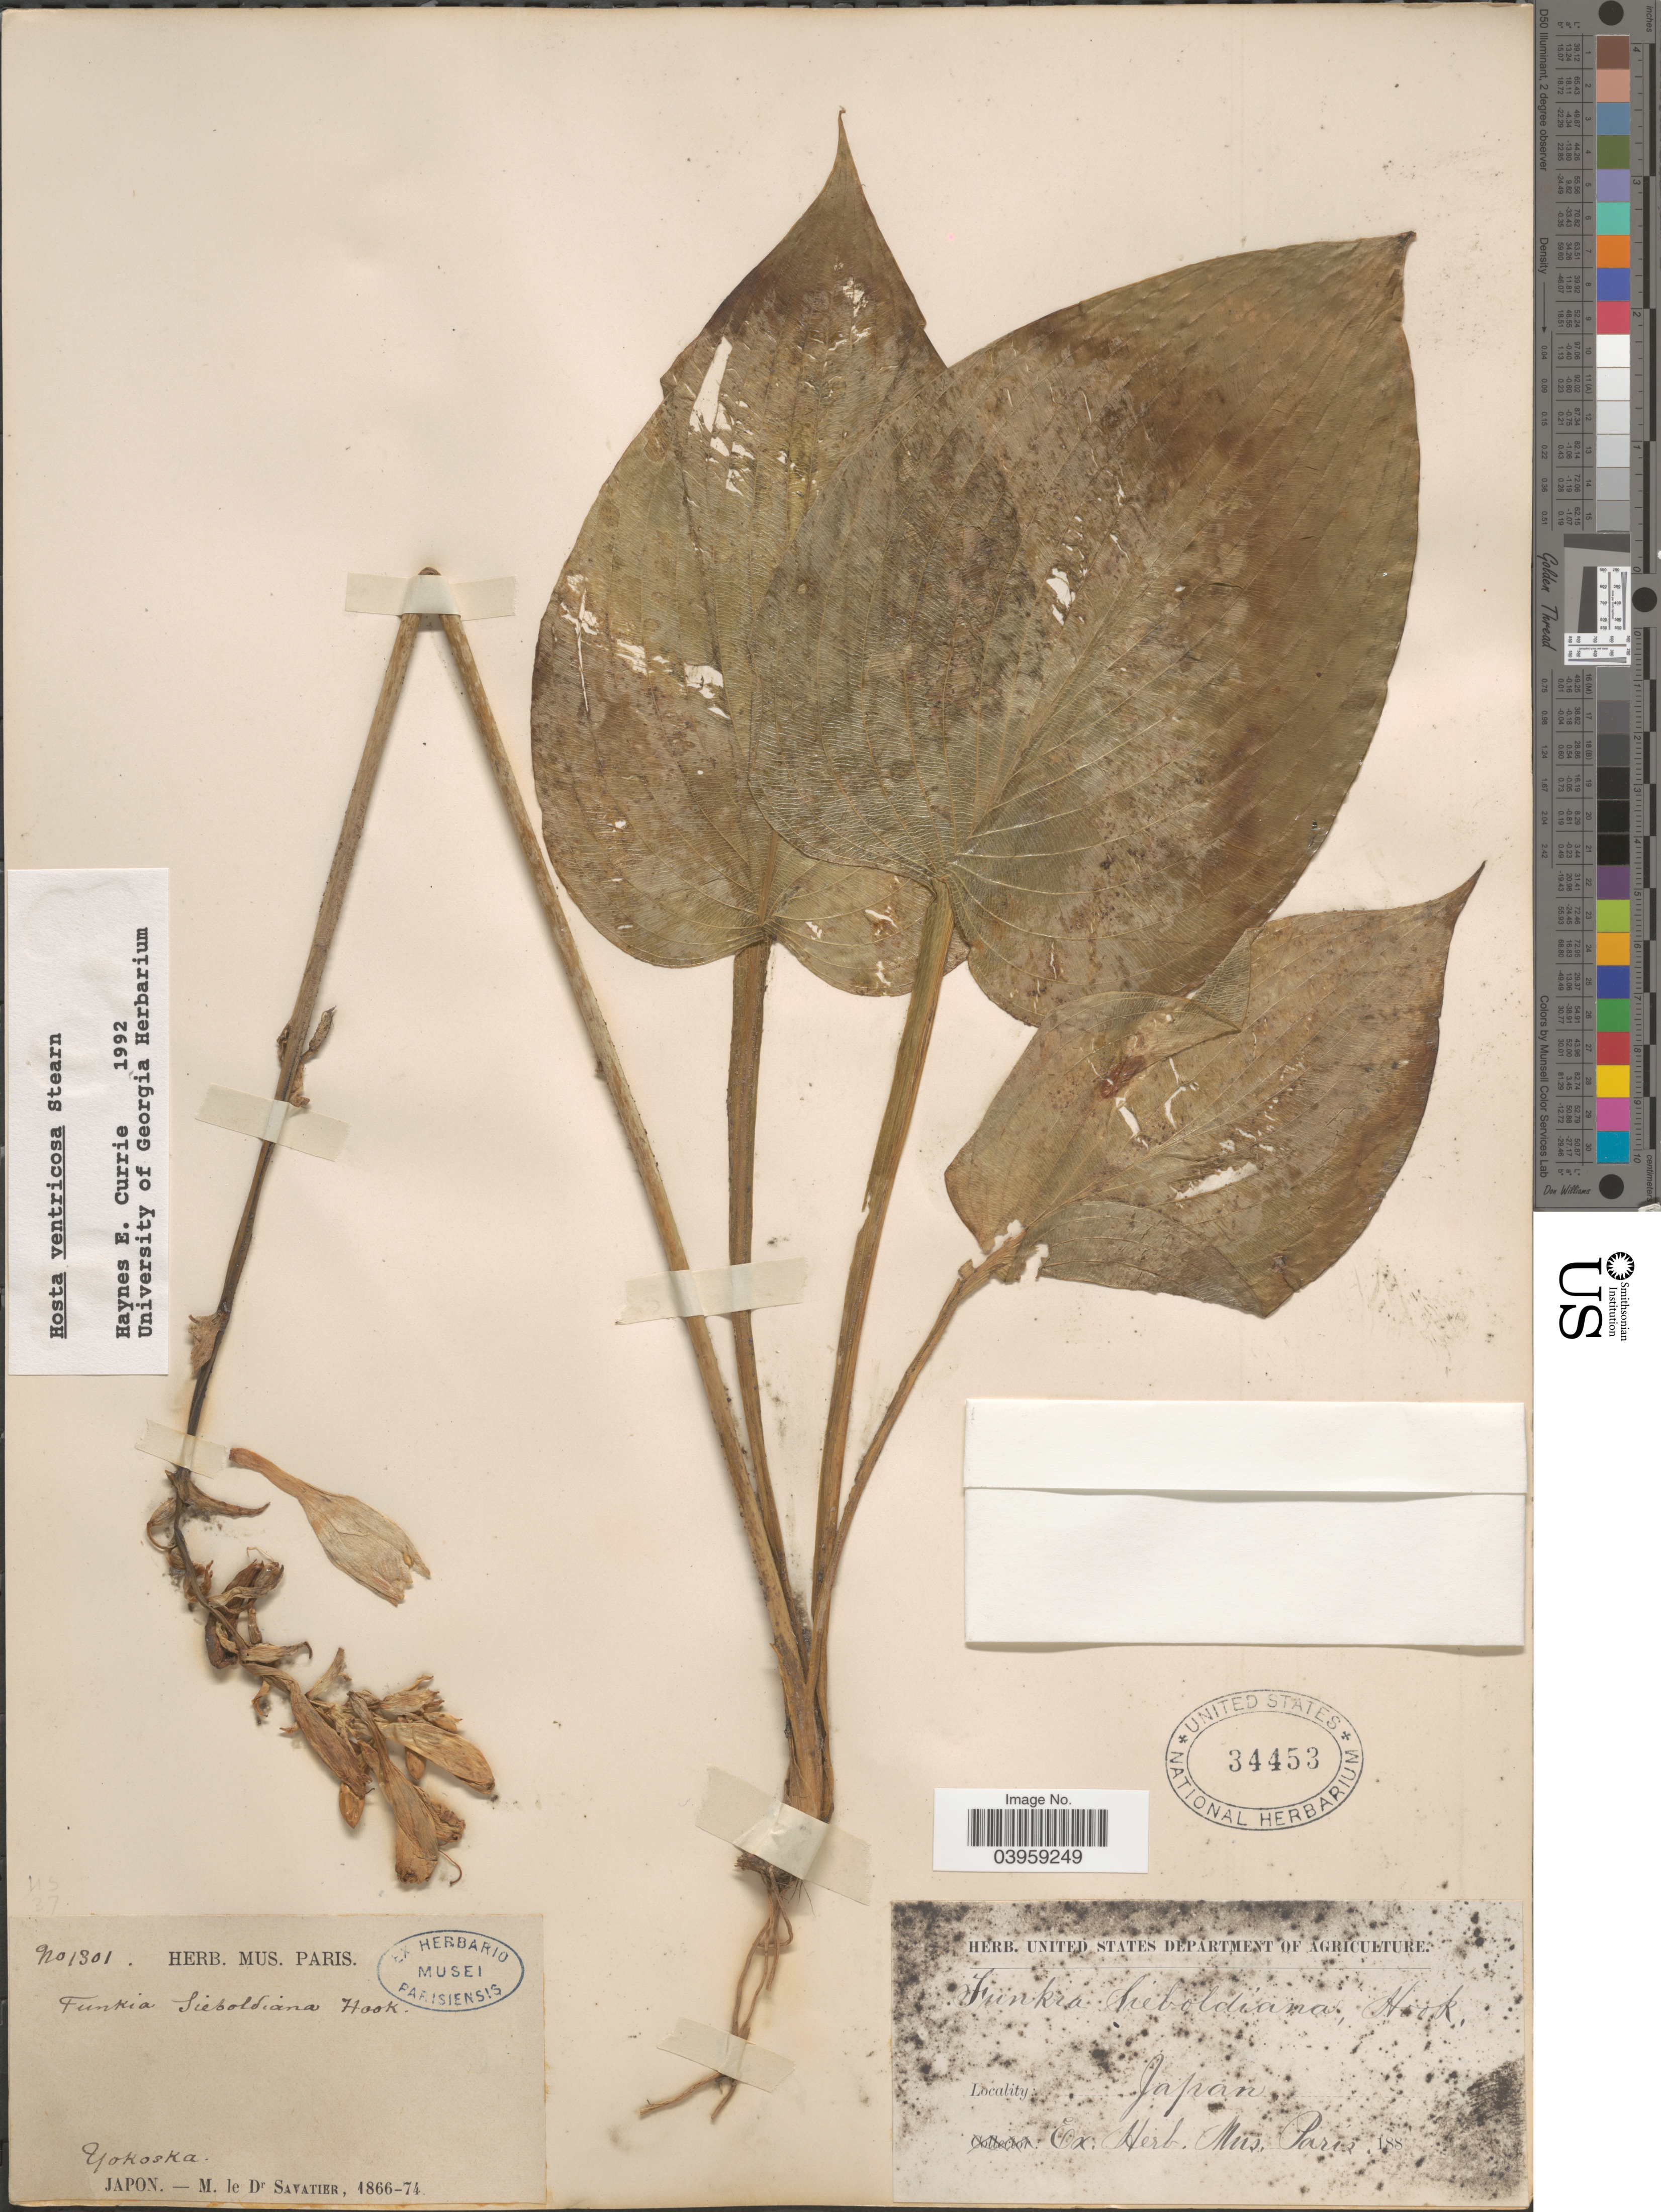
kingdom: Plantae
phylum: Tracheophyta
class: Liliopsida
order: Asparagales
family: Asparagaceae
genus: Hosta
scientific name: Hosta ventricosa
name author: Stearn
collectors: M. Savatier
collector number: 1301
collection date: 1866/1874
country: Japan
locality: Yokoska.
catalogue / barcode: US 34453